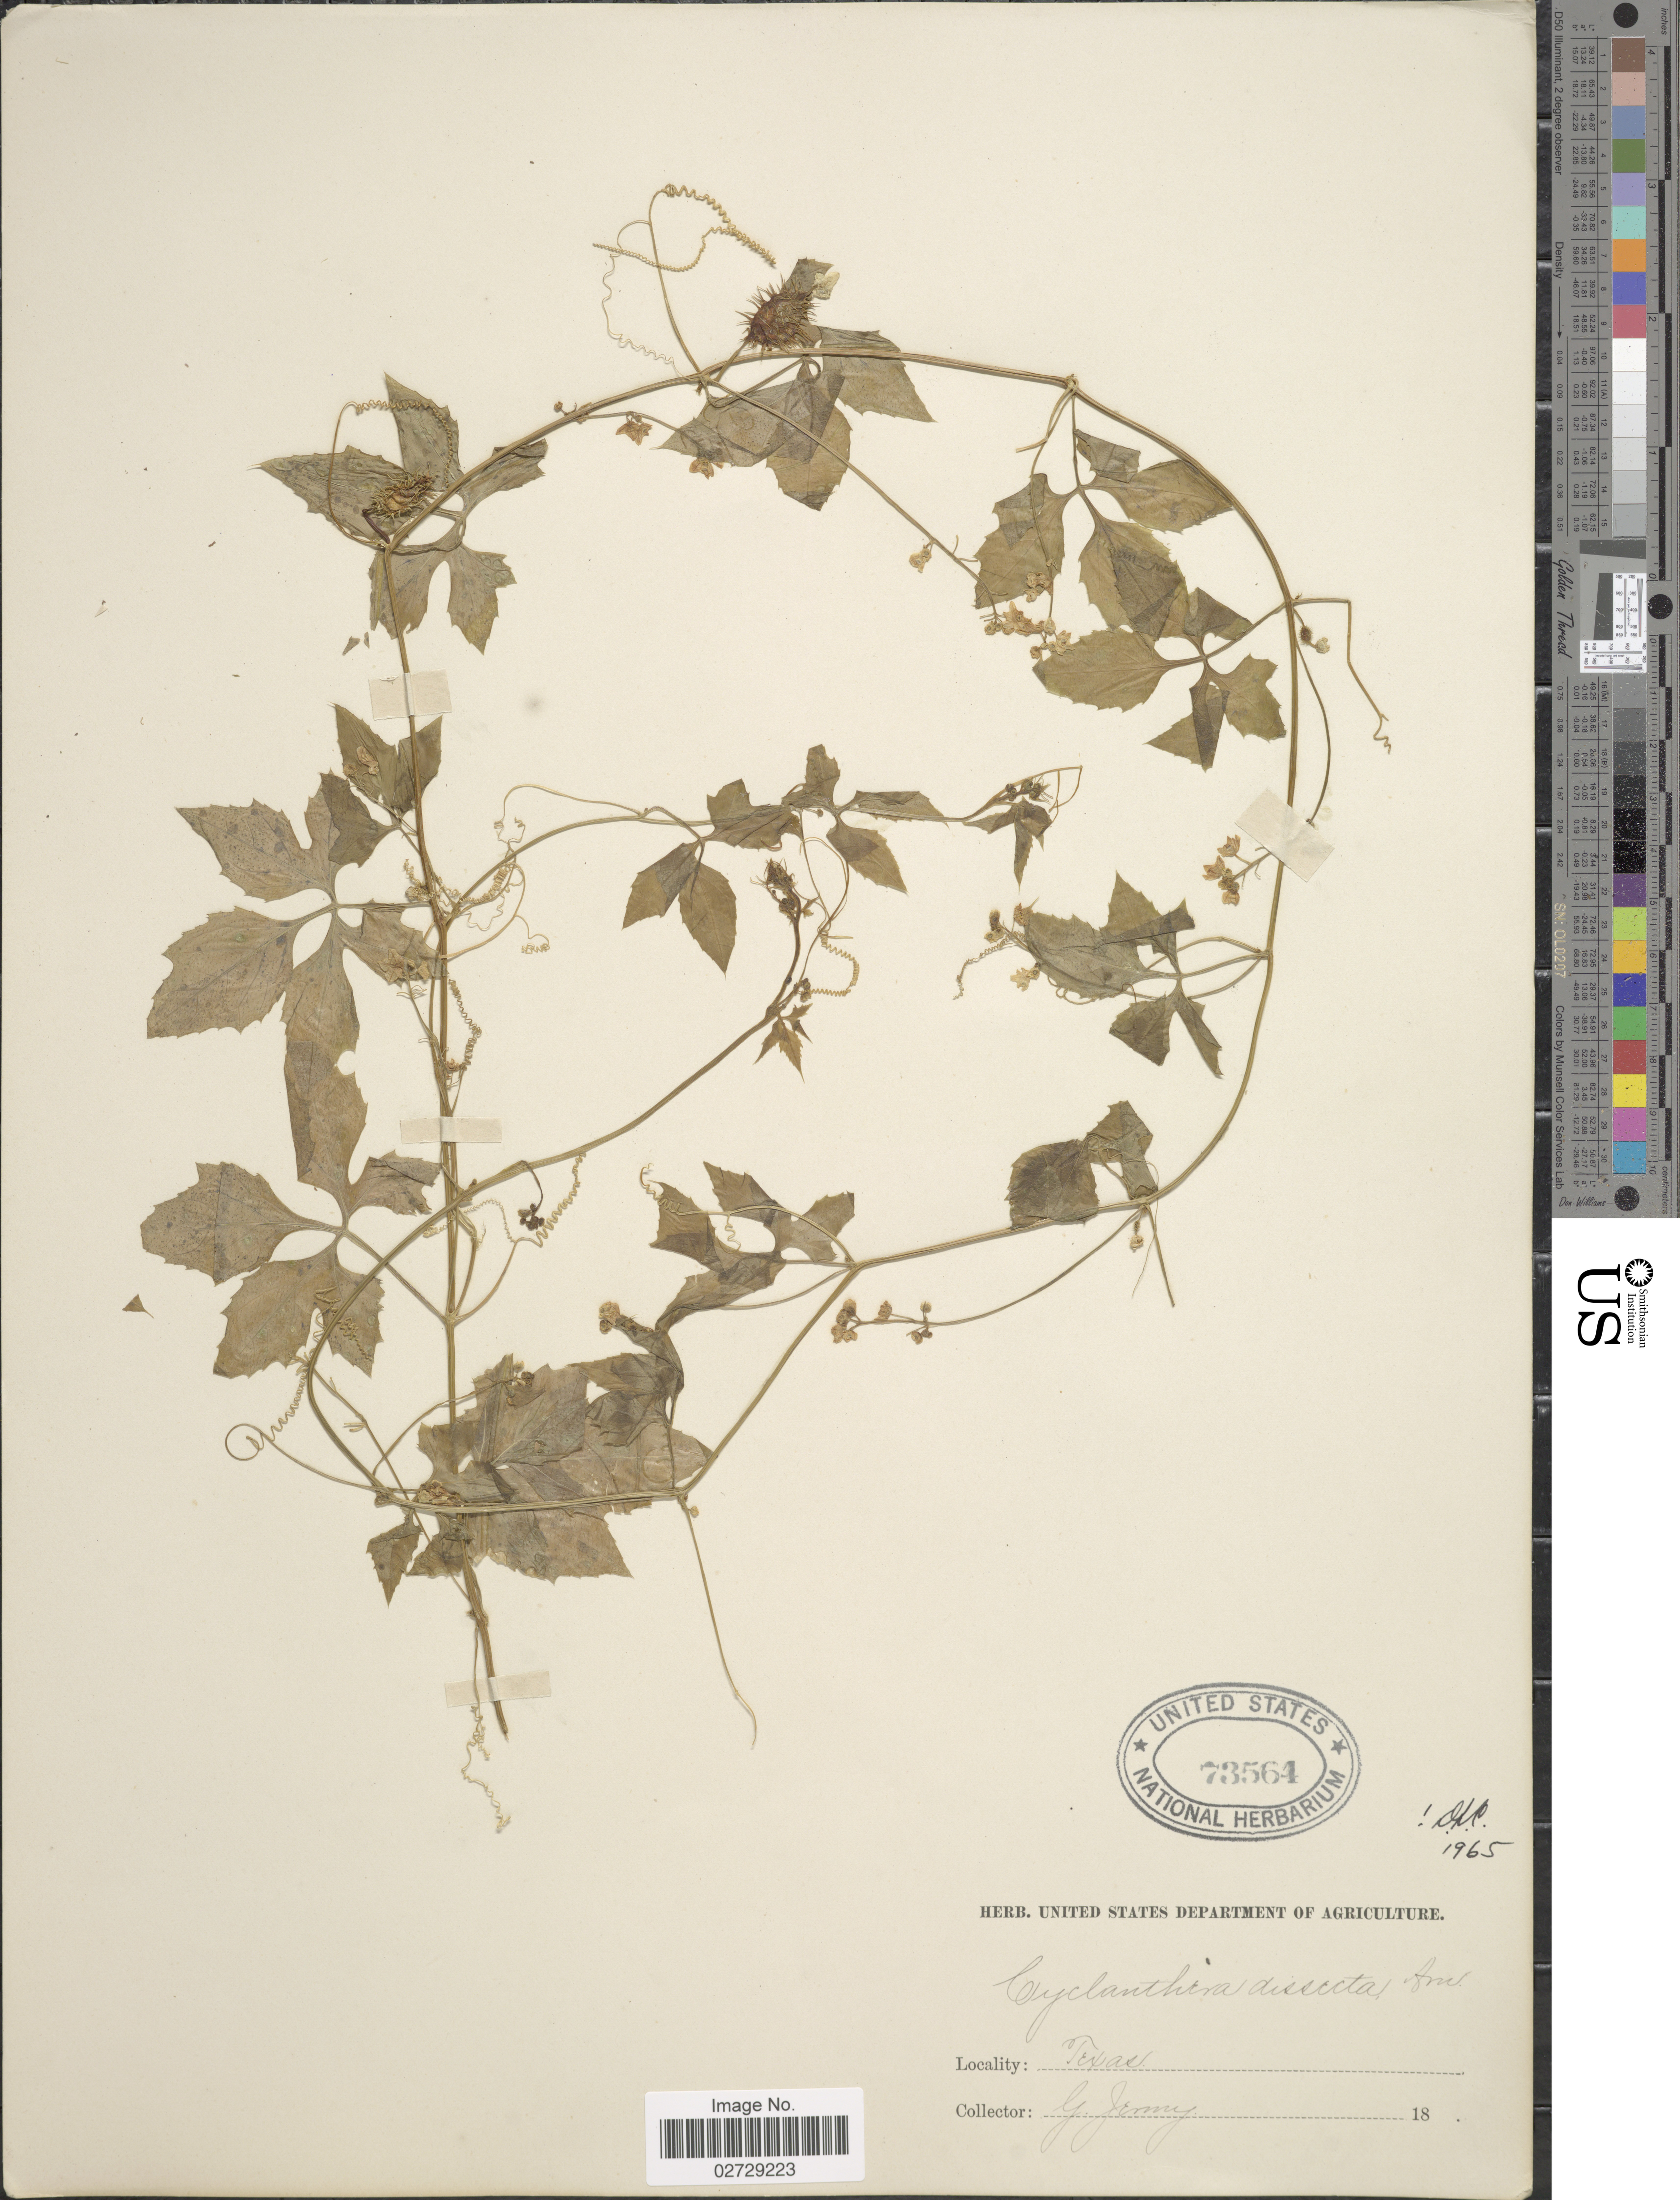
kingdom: Plantae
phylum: Tracheophyta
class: Magnoliopsida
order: Cucurbitales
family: Cucurbitaceae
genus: Cyclanthera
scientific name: Cyclanthera dissecta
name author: (Torr. & A. Gray) Arn.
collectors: G. Jermy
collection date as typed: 18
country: United States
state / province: Texas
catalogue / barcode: US 73564